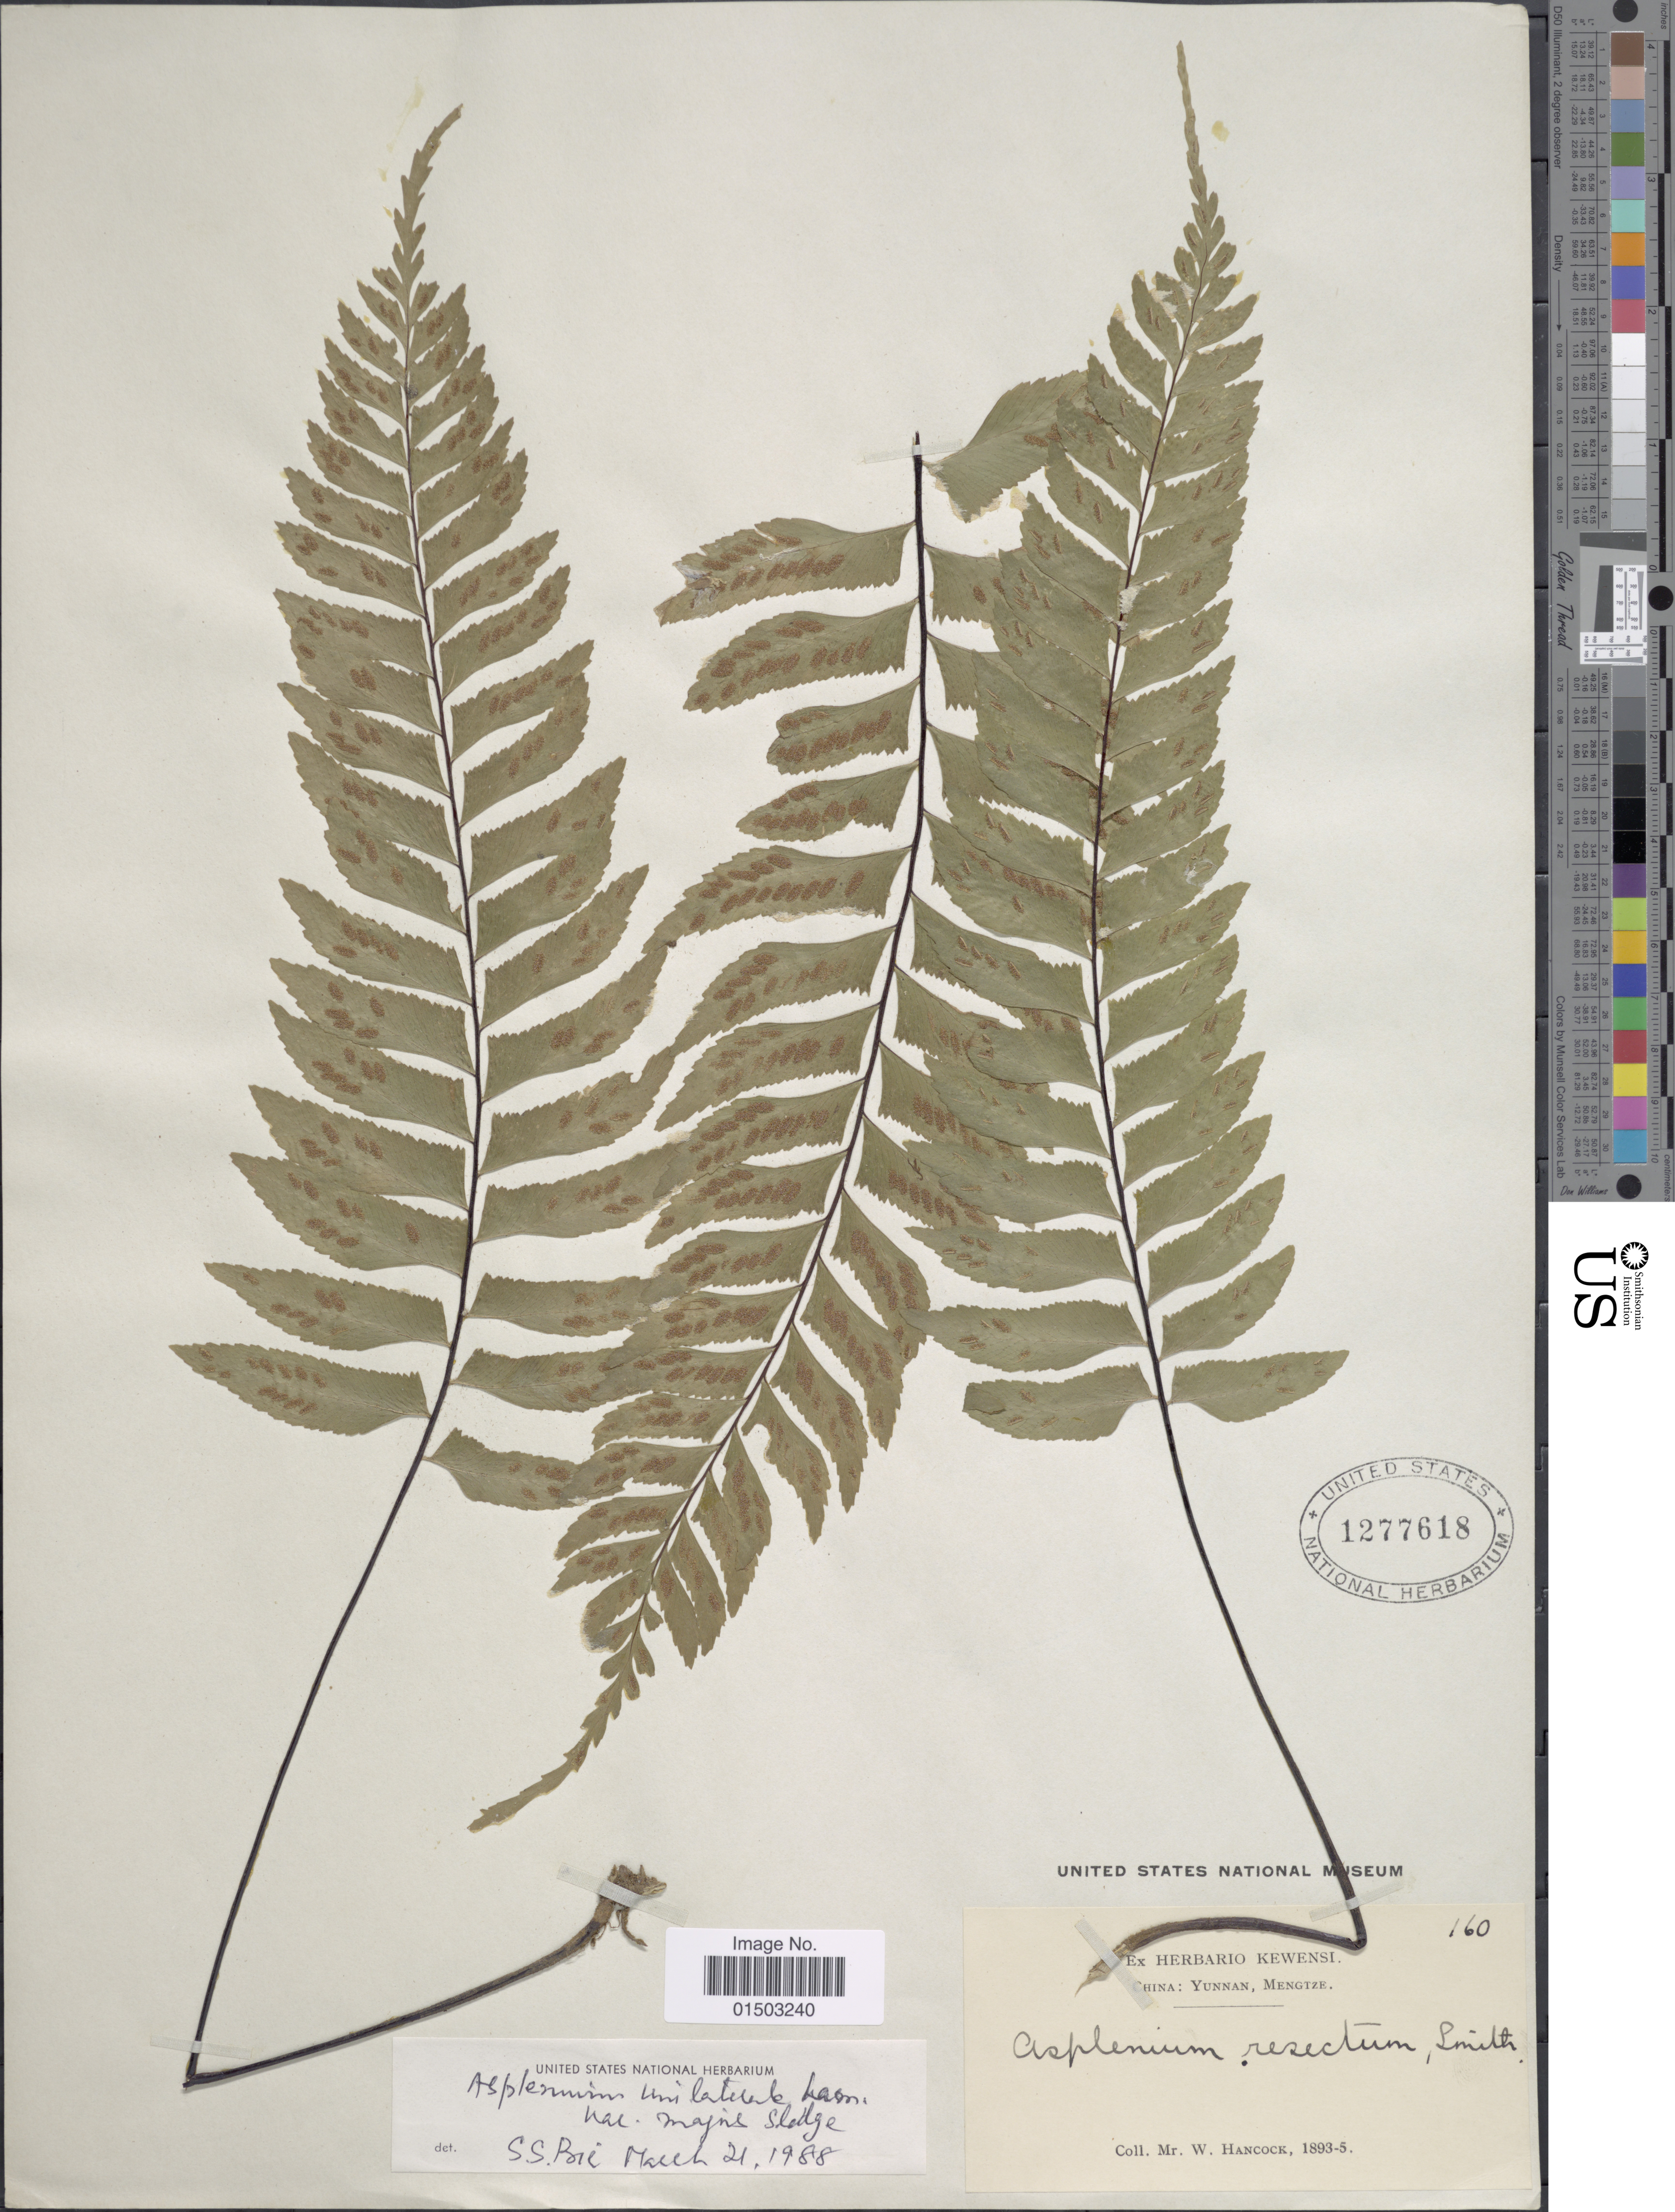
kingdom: Plantae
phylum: Tracheophyta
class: Polypodiopsida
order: Polypodiales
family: Aspleniaceae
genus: Hymenasplenium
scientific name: Hymenasplenium unilaterale var. majus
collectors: W. Hancock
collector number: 160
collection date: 1893/1895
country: China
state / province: Yunnan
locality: China: Yunnan, Mengtze.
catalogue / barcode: US 1277618